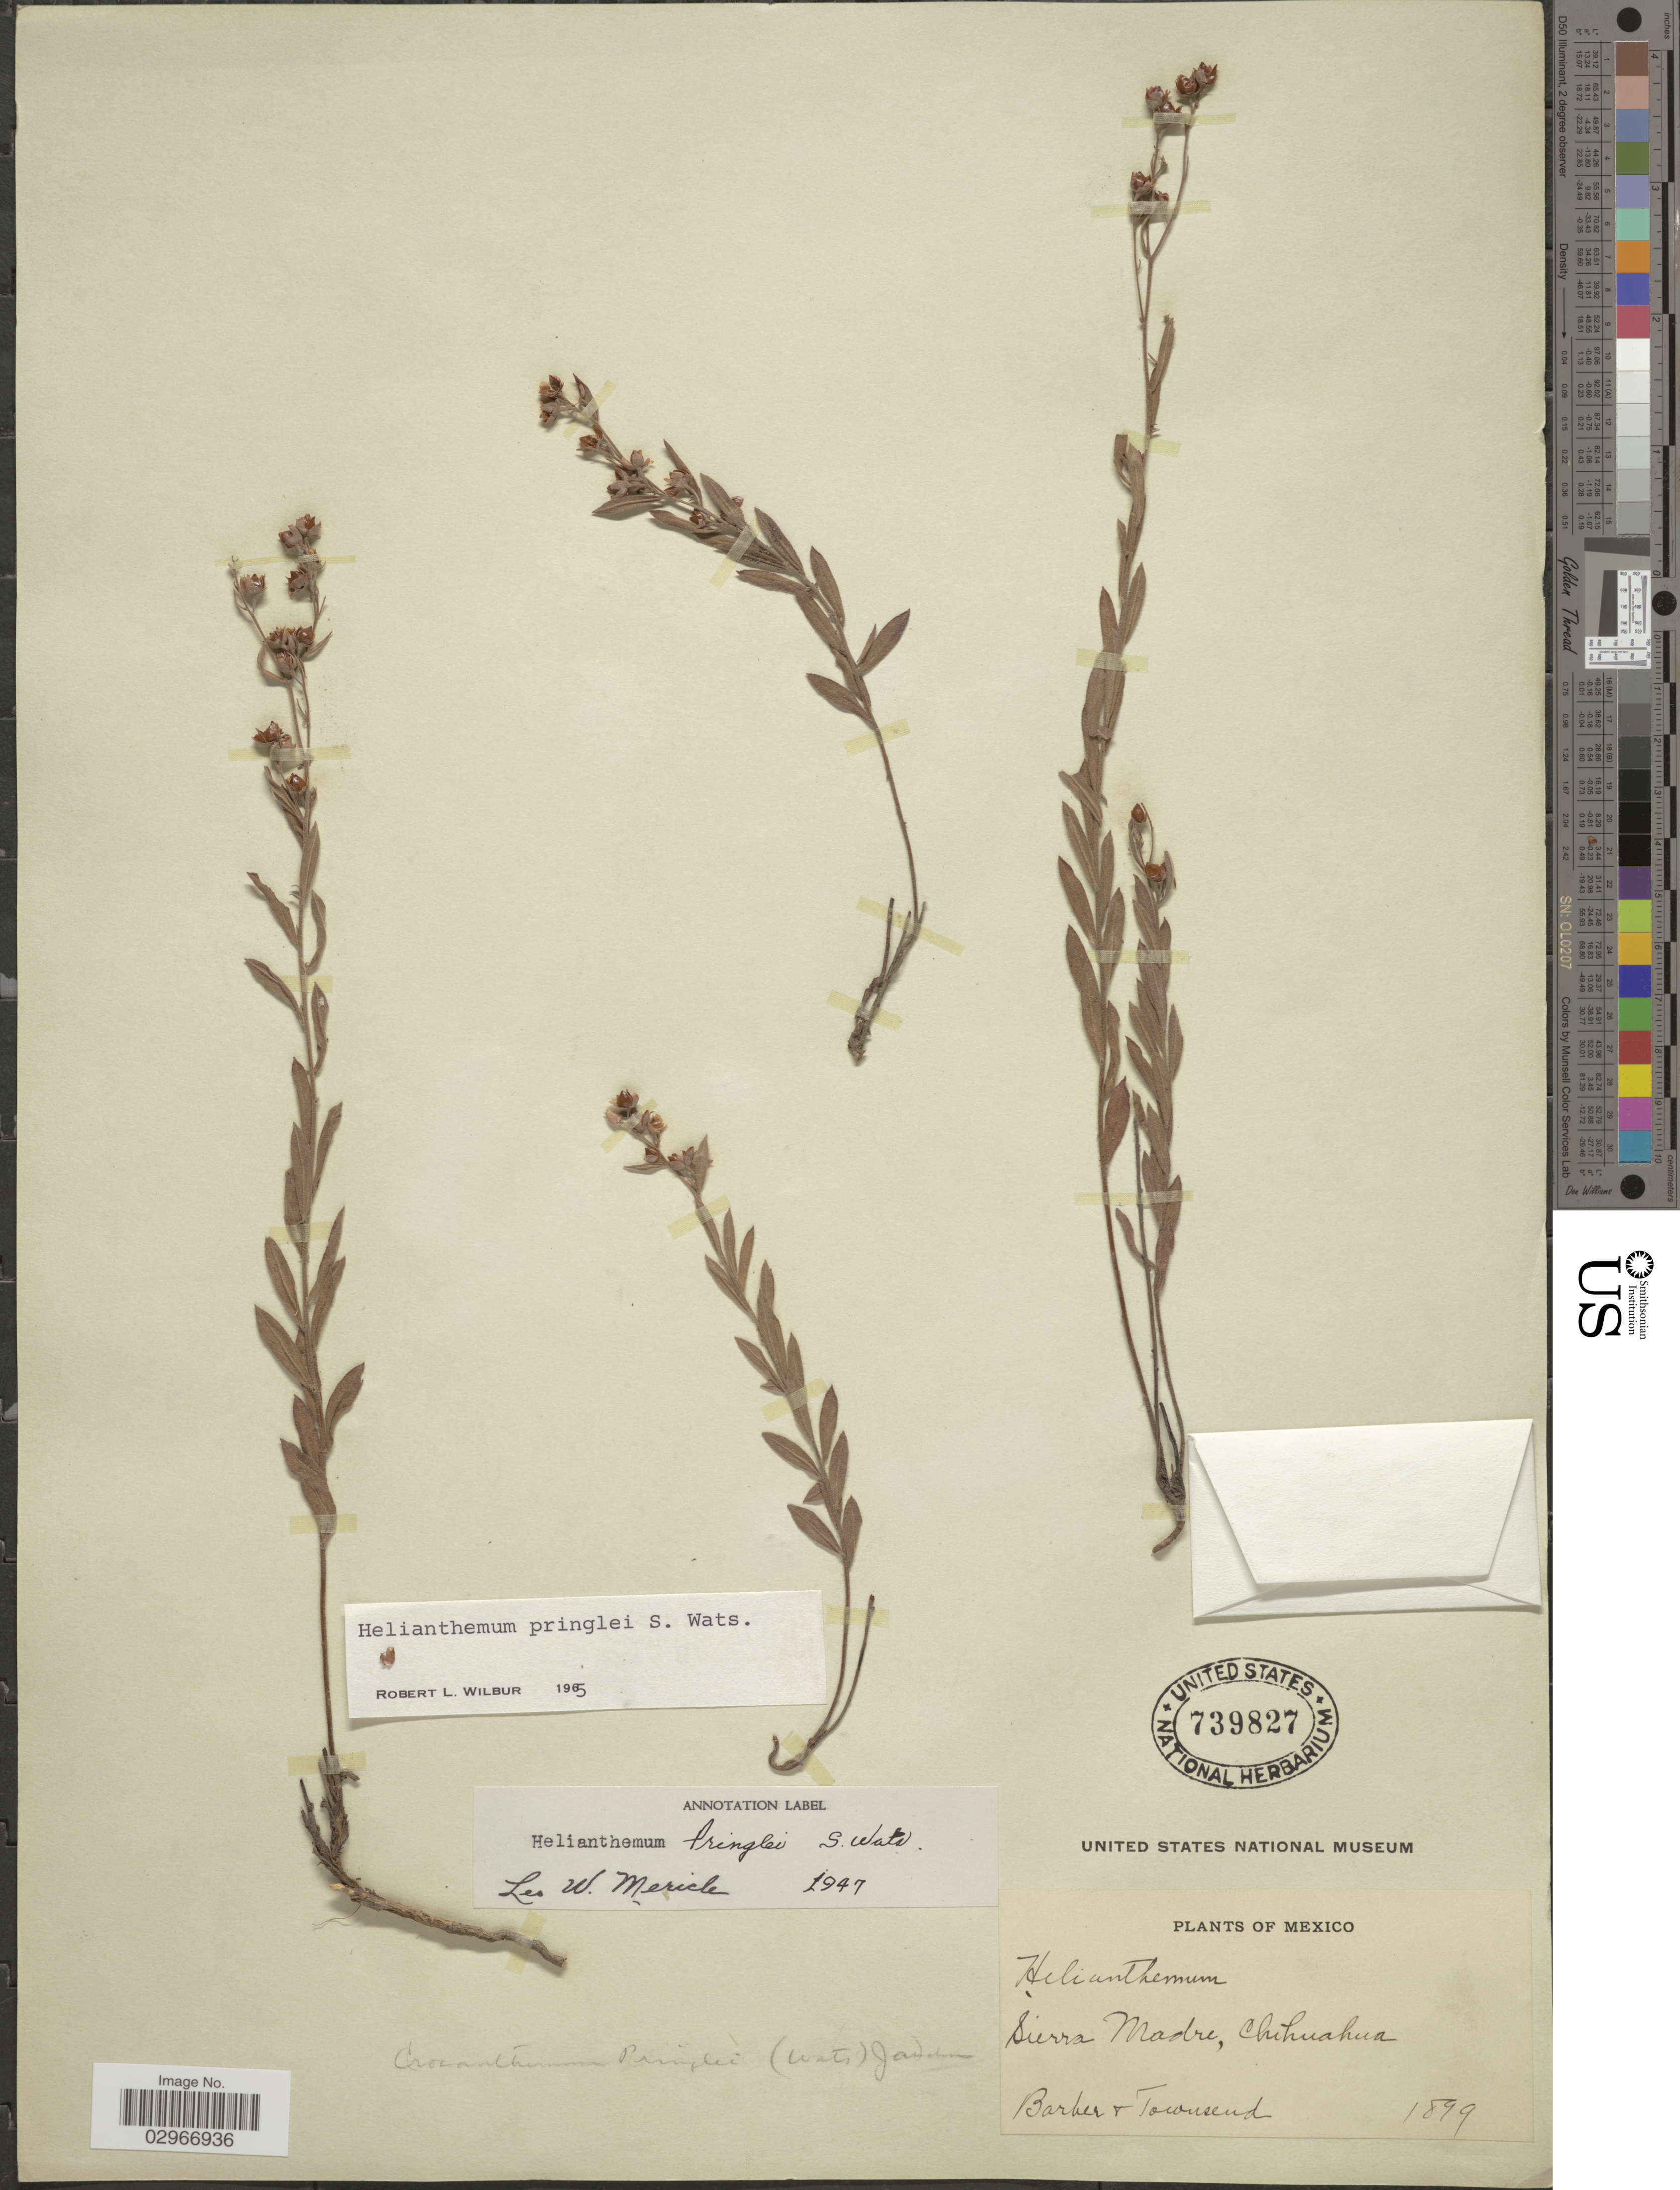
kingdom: Plantae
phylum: Tracheophyta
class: Magnoliopsida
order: Malvales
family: Cistaceae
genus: Helianthemum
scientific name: Helianthemum pringlei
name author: S. Watson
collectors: Barker, -- & Townsend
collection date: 1899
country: Mexico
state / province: Chihuahua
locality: Sierra Madre.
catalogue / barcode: US 739827